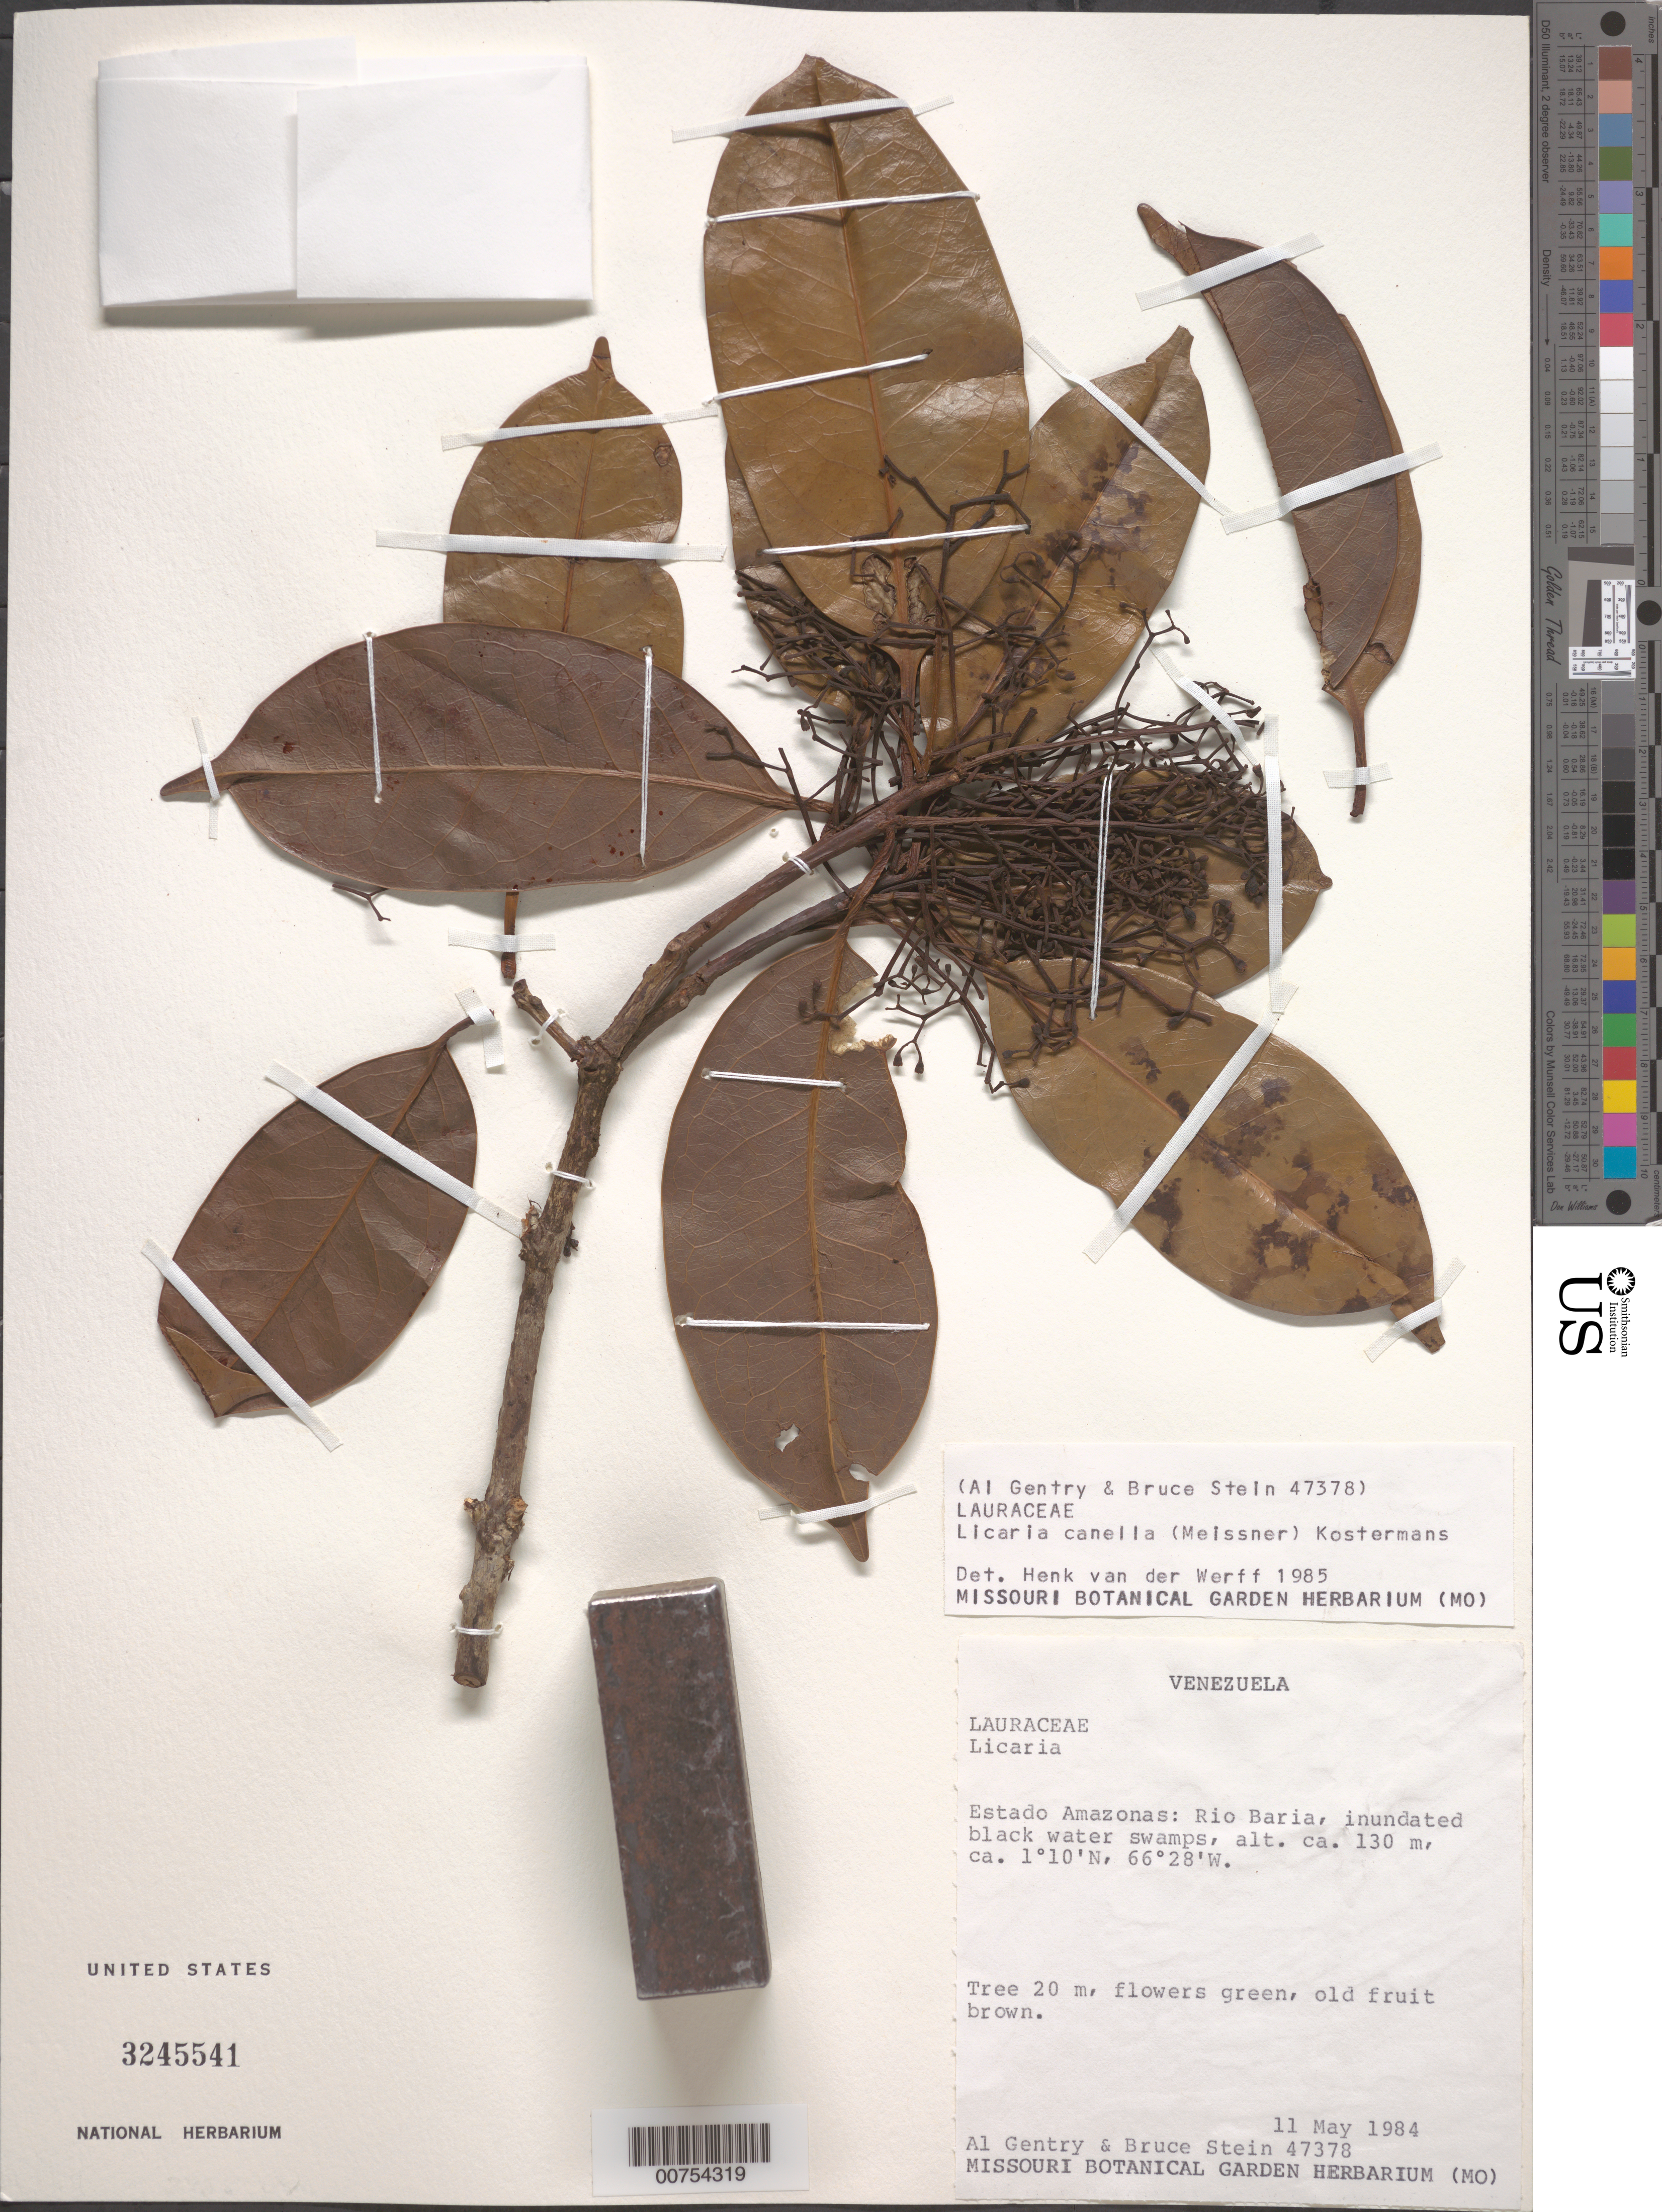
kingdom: Plantae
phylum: Tracheophyta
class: Magnoliopsida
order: Laurales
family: Lauraceae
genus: Licaria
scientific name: Licaria cannella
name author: (Meisn.) Kosterm.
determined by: van der Werff, H., (MO), Missouri Botanical Garden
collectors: A. H. Gentry & B. Stein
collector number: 47378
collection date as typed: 11-May-84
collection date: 1984-05-11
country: Venezuela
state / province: Amazonas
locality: Río Baría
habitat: Inundated black water swamps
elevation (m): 130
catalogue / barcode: US 3245541